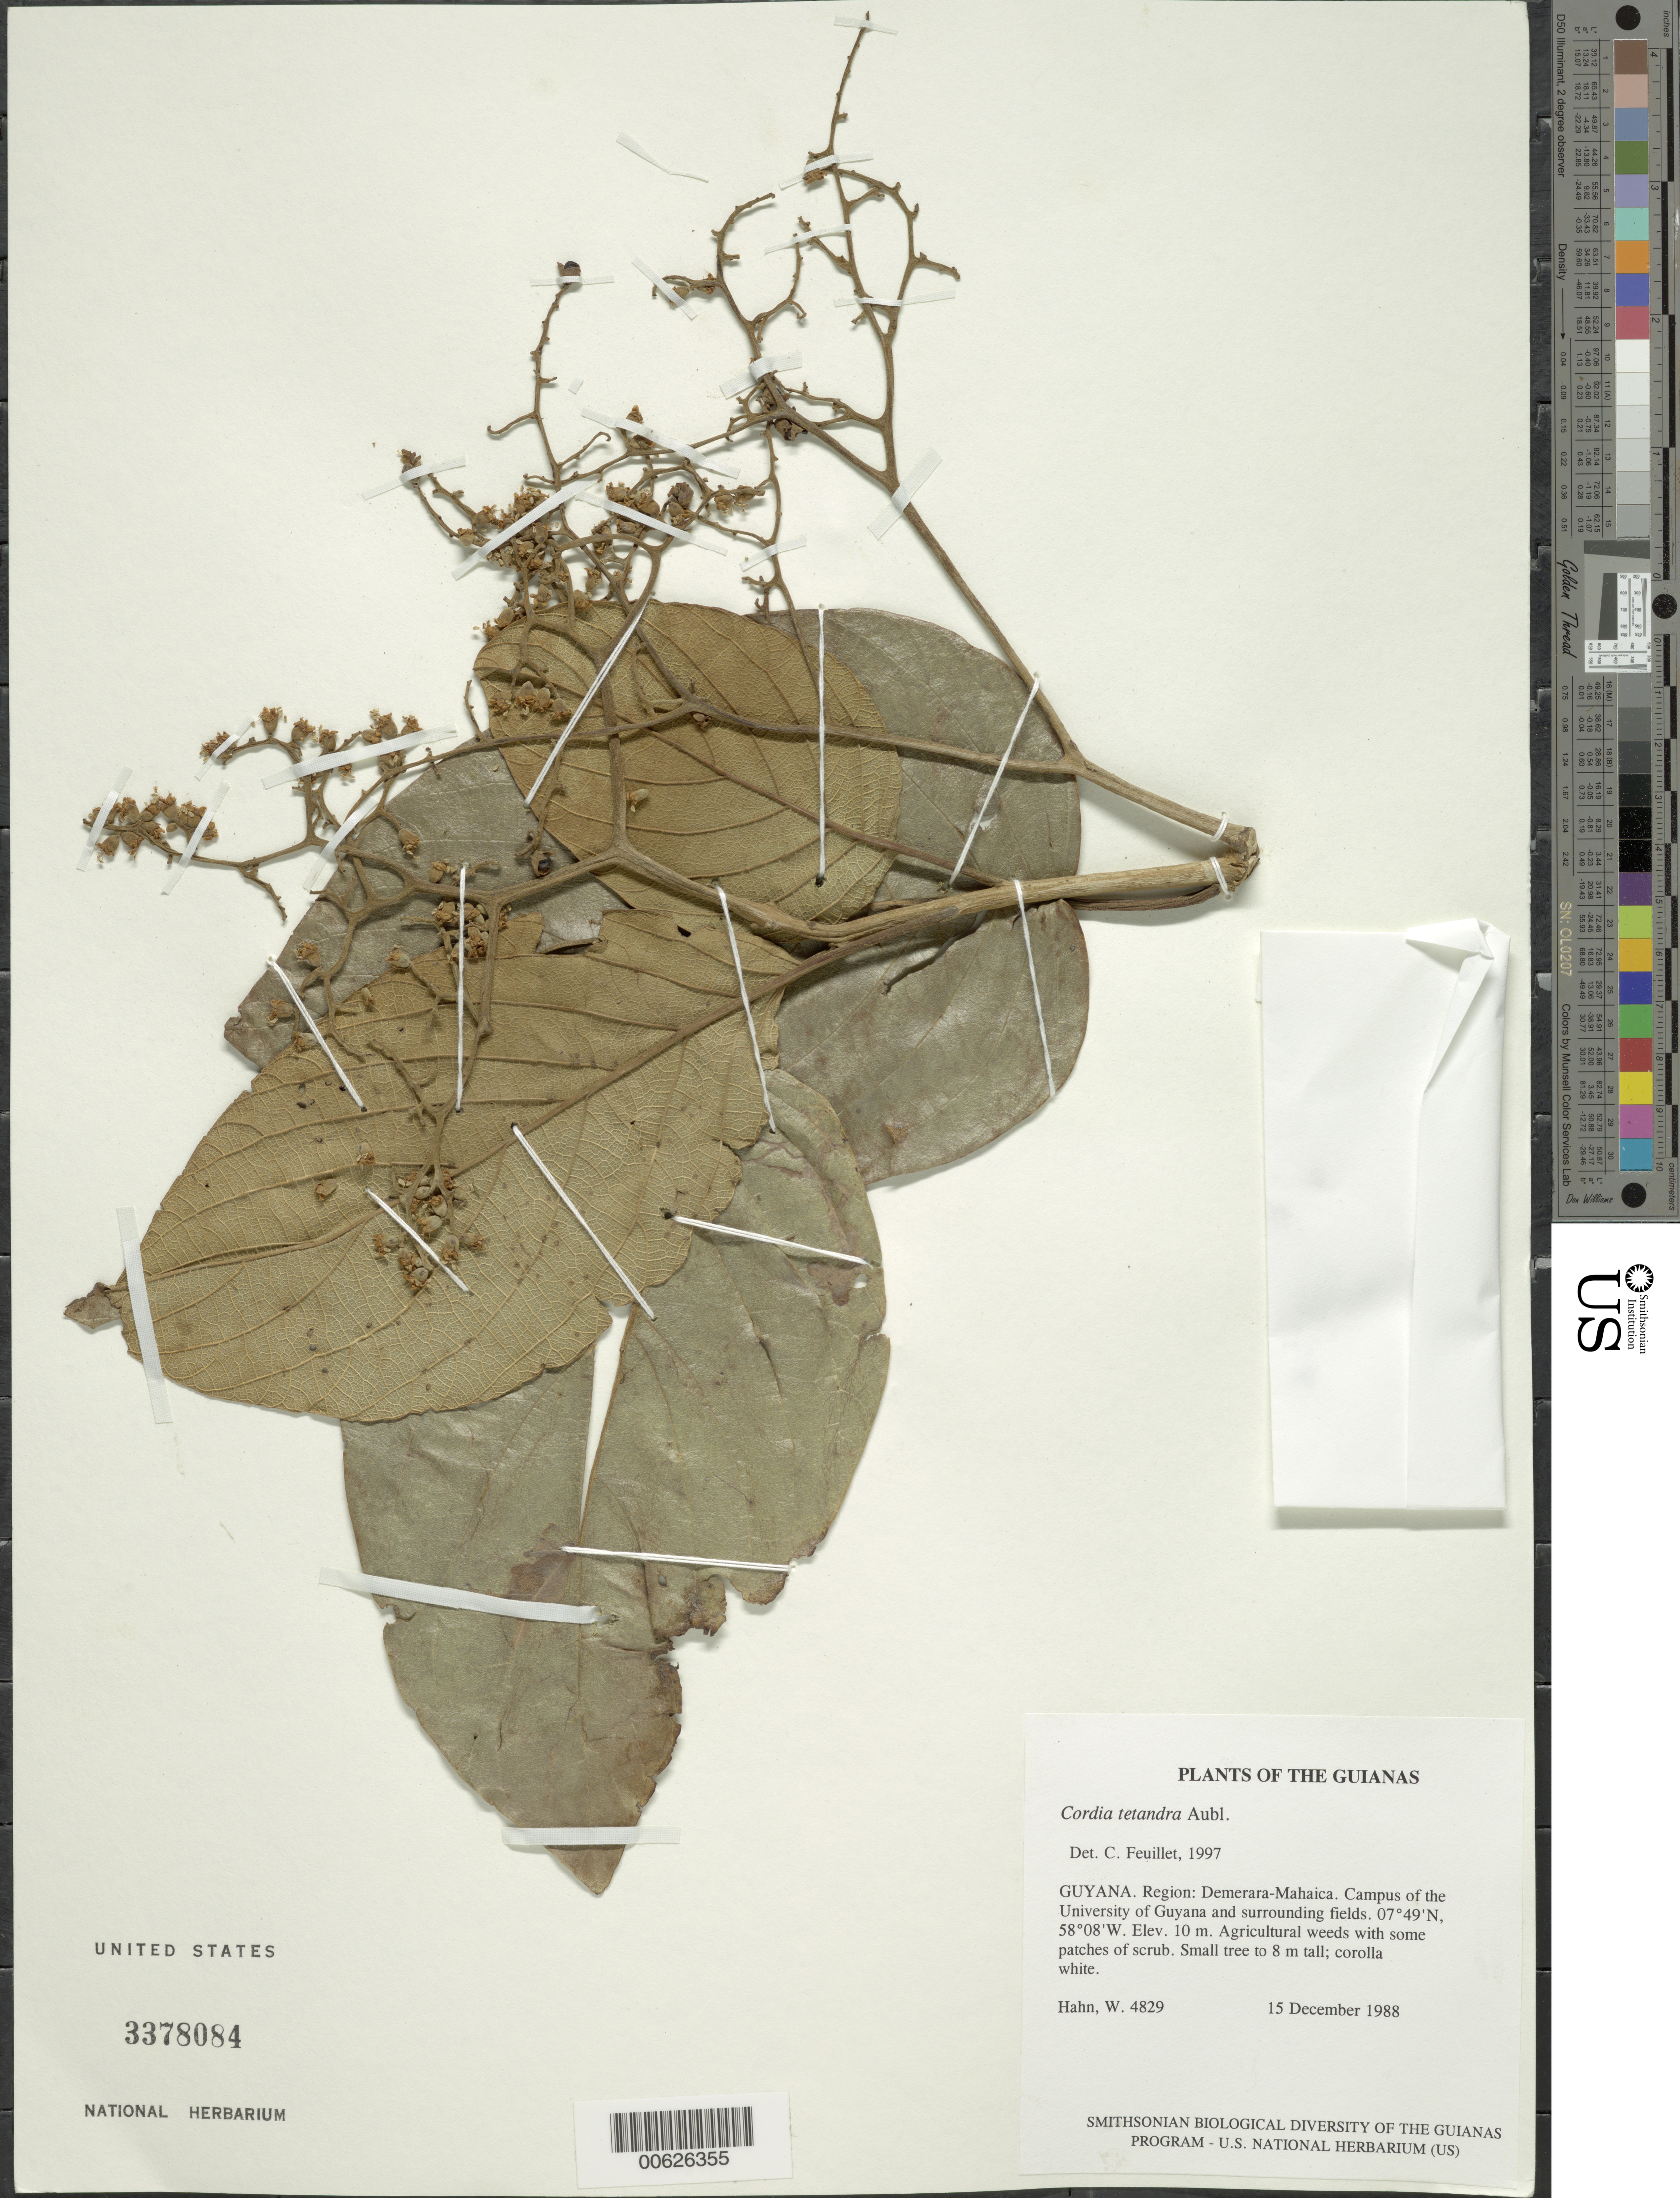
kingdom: Plantae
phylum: Tracheophyta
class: Magnoliopsida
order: Boraginales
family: Cordiaceae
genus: Cordia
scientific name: Cordia tetrandra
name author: Aubl.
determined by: Feuillet, C.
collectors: W. Hahn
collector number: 4829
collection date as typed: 15 December 1988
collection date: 1988-12-15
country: Guyana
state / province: Demerara-Mahaica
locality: Campus of the University of Guyana and surrounding fields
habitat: Agricultural weeds with some patches of scrub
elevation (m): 10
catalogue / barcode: US 3378084